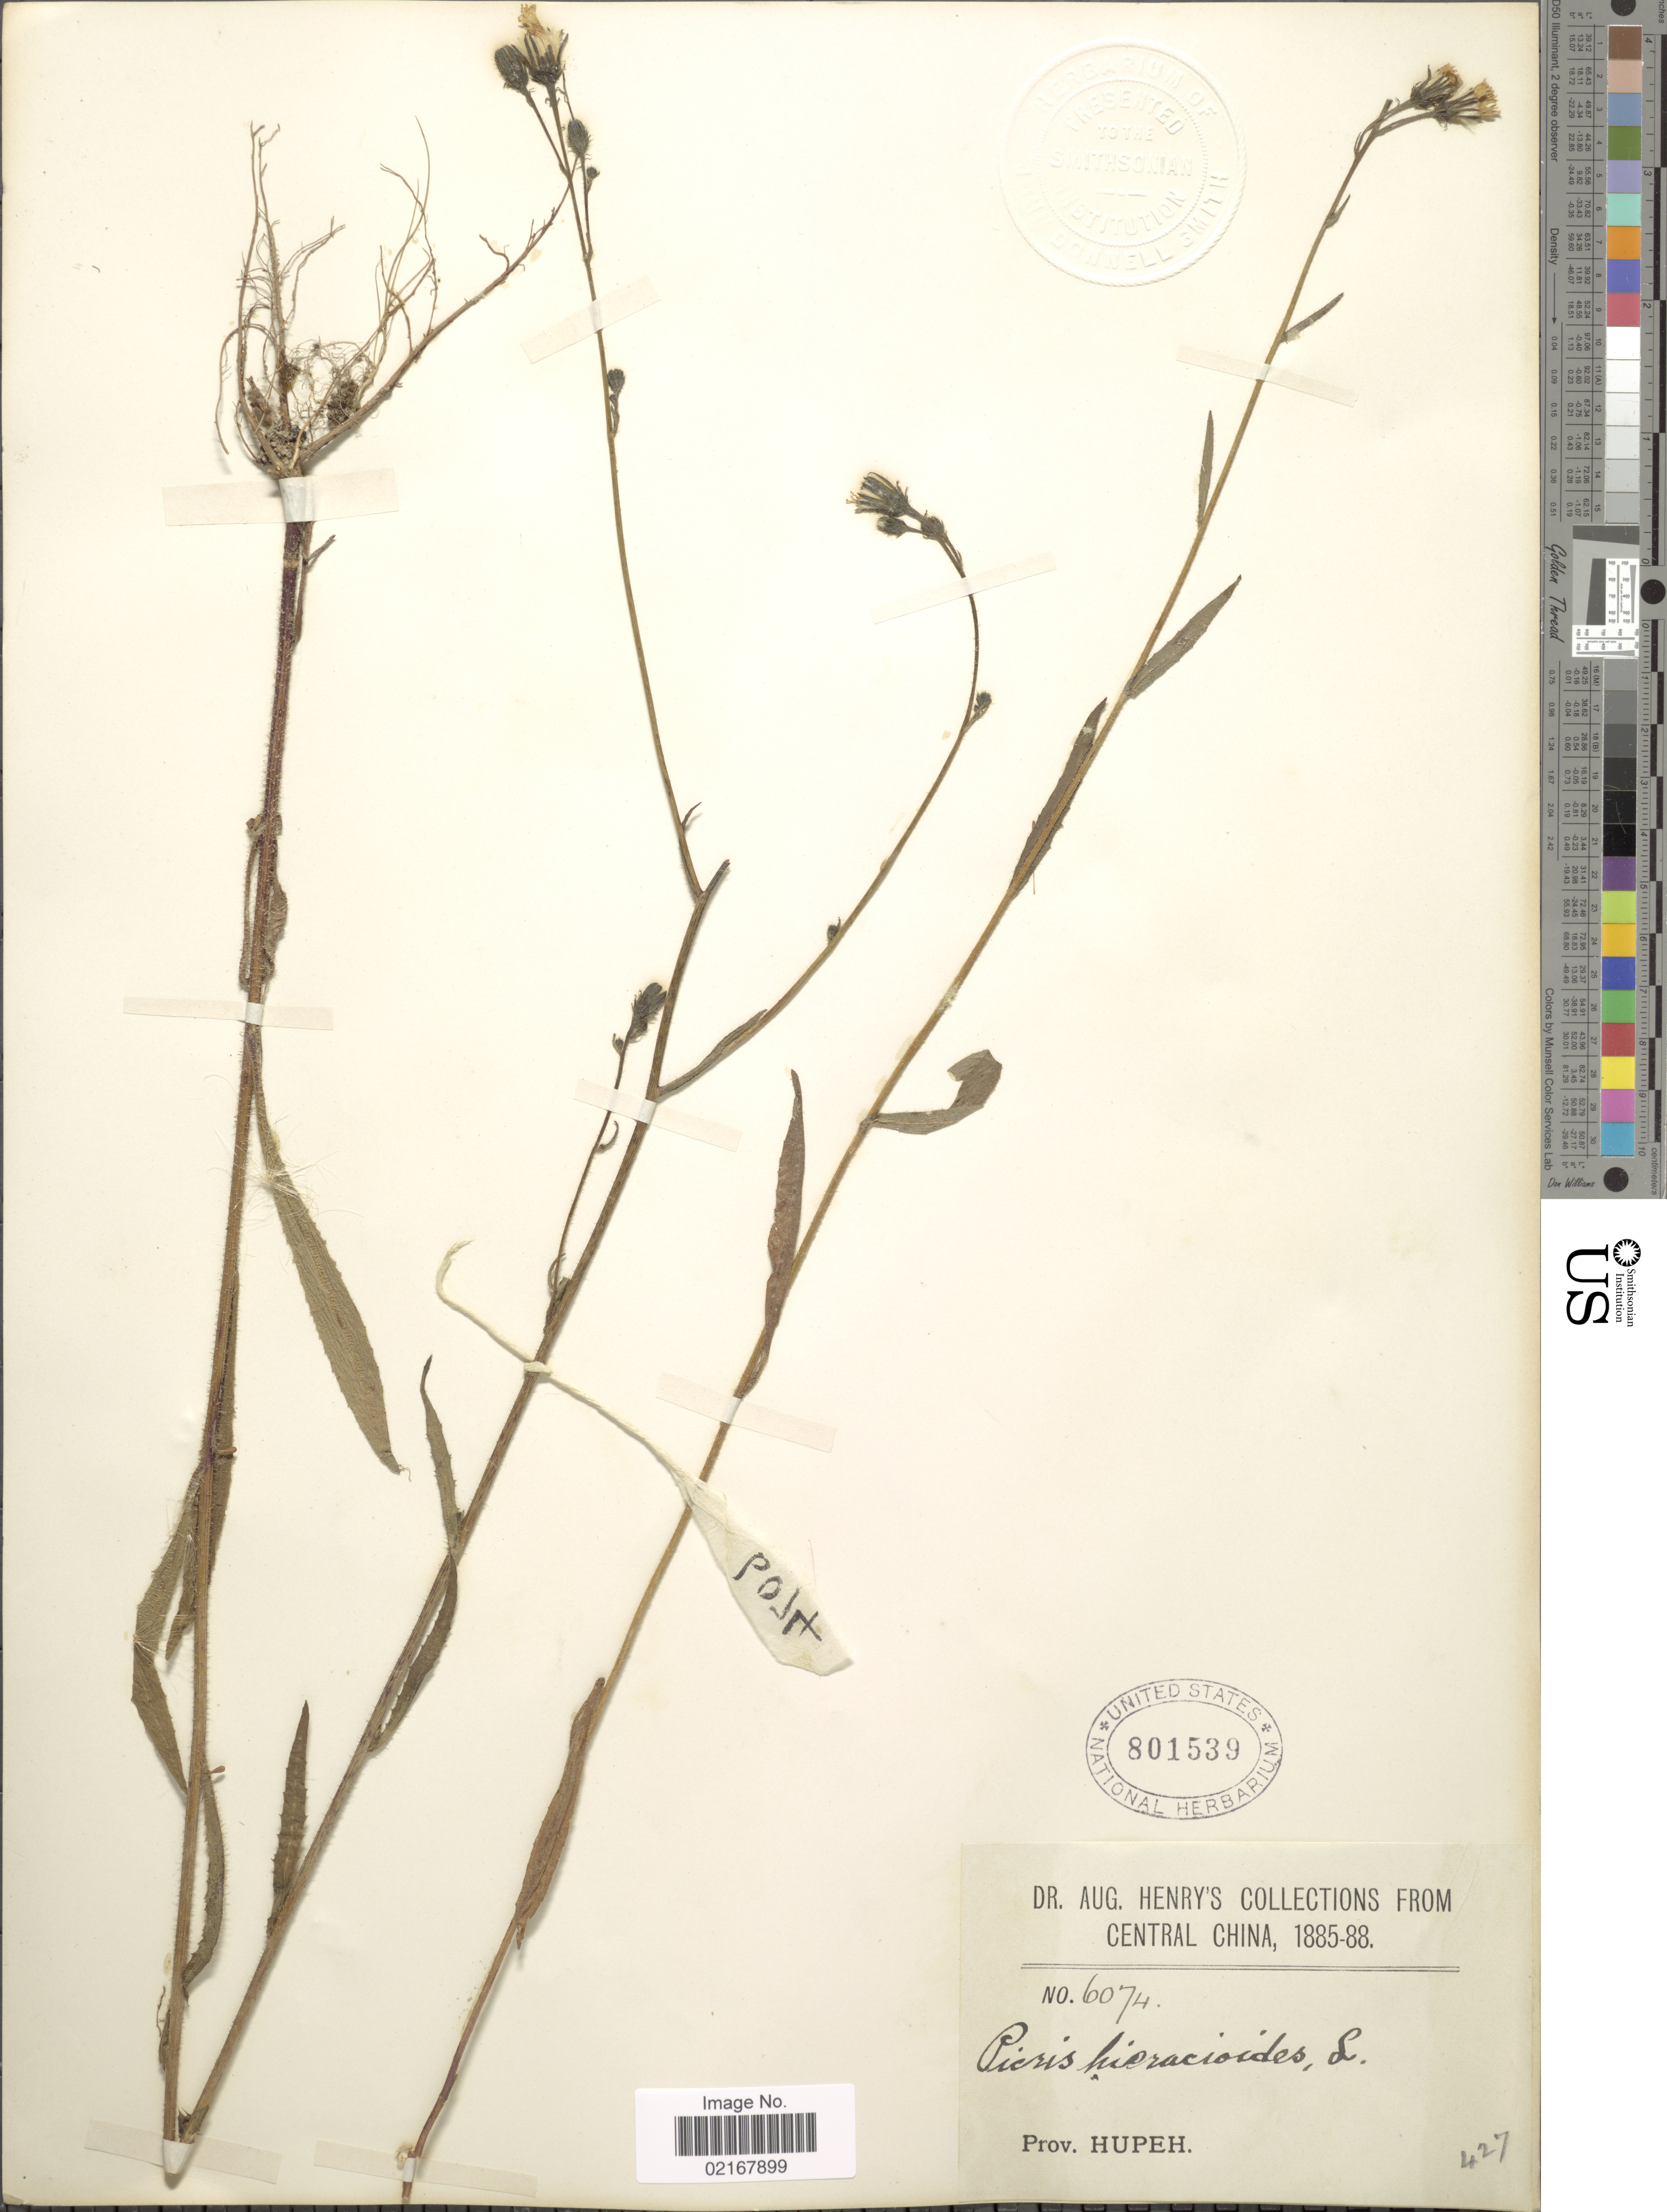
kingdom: Plantae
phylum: Tracheophyta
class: Magnoliopsida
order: Asterales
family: Asteraceae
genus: Picris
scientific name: Picris hieracioides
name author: L.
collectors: A. Henry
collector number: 6074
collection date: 1885/1888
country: China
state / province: Hubei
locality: Central China, Prov. Hupeh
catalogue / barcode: US 801539